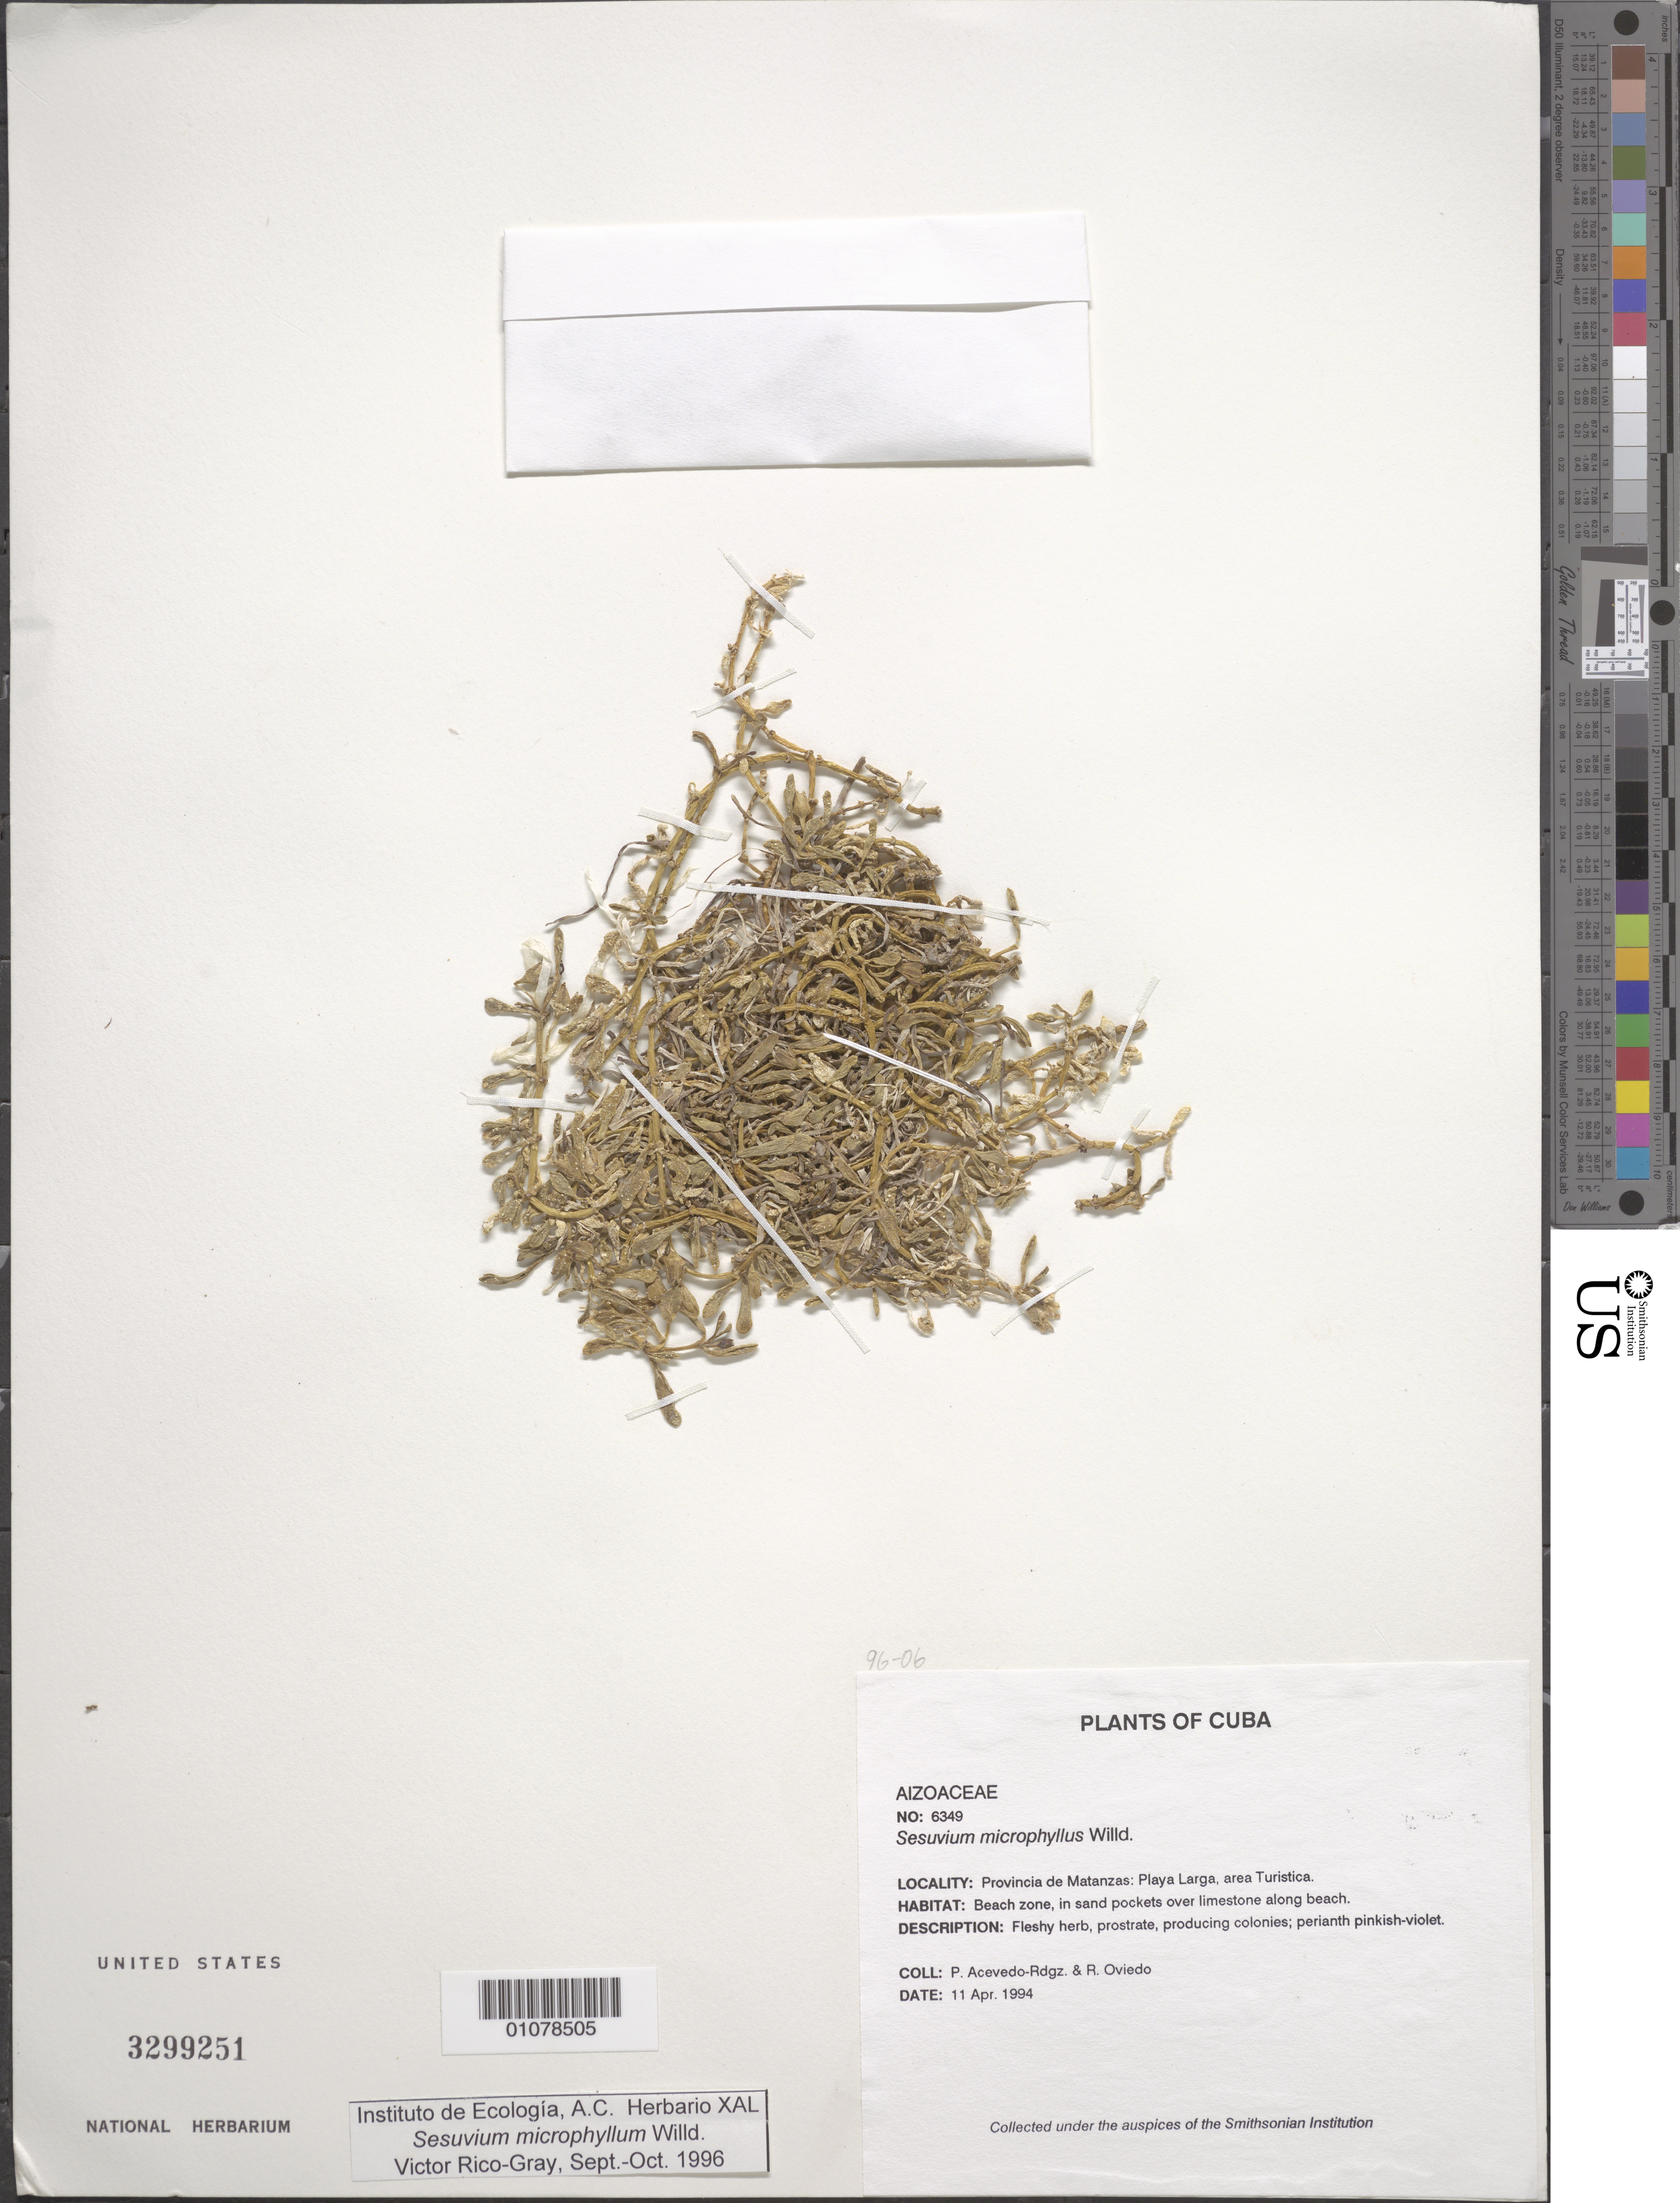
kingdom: Plantae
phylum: Tracheophyta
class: Magnoliopsida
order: Caryophyllales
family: Aizoaceae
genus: Sesuvium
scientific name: Sesuvium microphyllum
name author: Willd.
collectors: P. Acevedo-Rodr.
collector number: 6349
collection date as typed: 11 Apr 1994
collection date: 1994-04-11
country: Cuba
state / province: Matanzas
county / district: Municipio de Ciénaga de Zapata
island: Cuba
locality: Playa Larga, area Turistica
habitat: Beach zone, in sand pockets over limestone along beech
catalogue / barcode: US 3299251